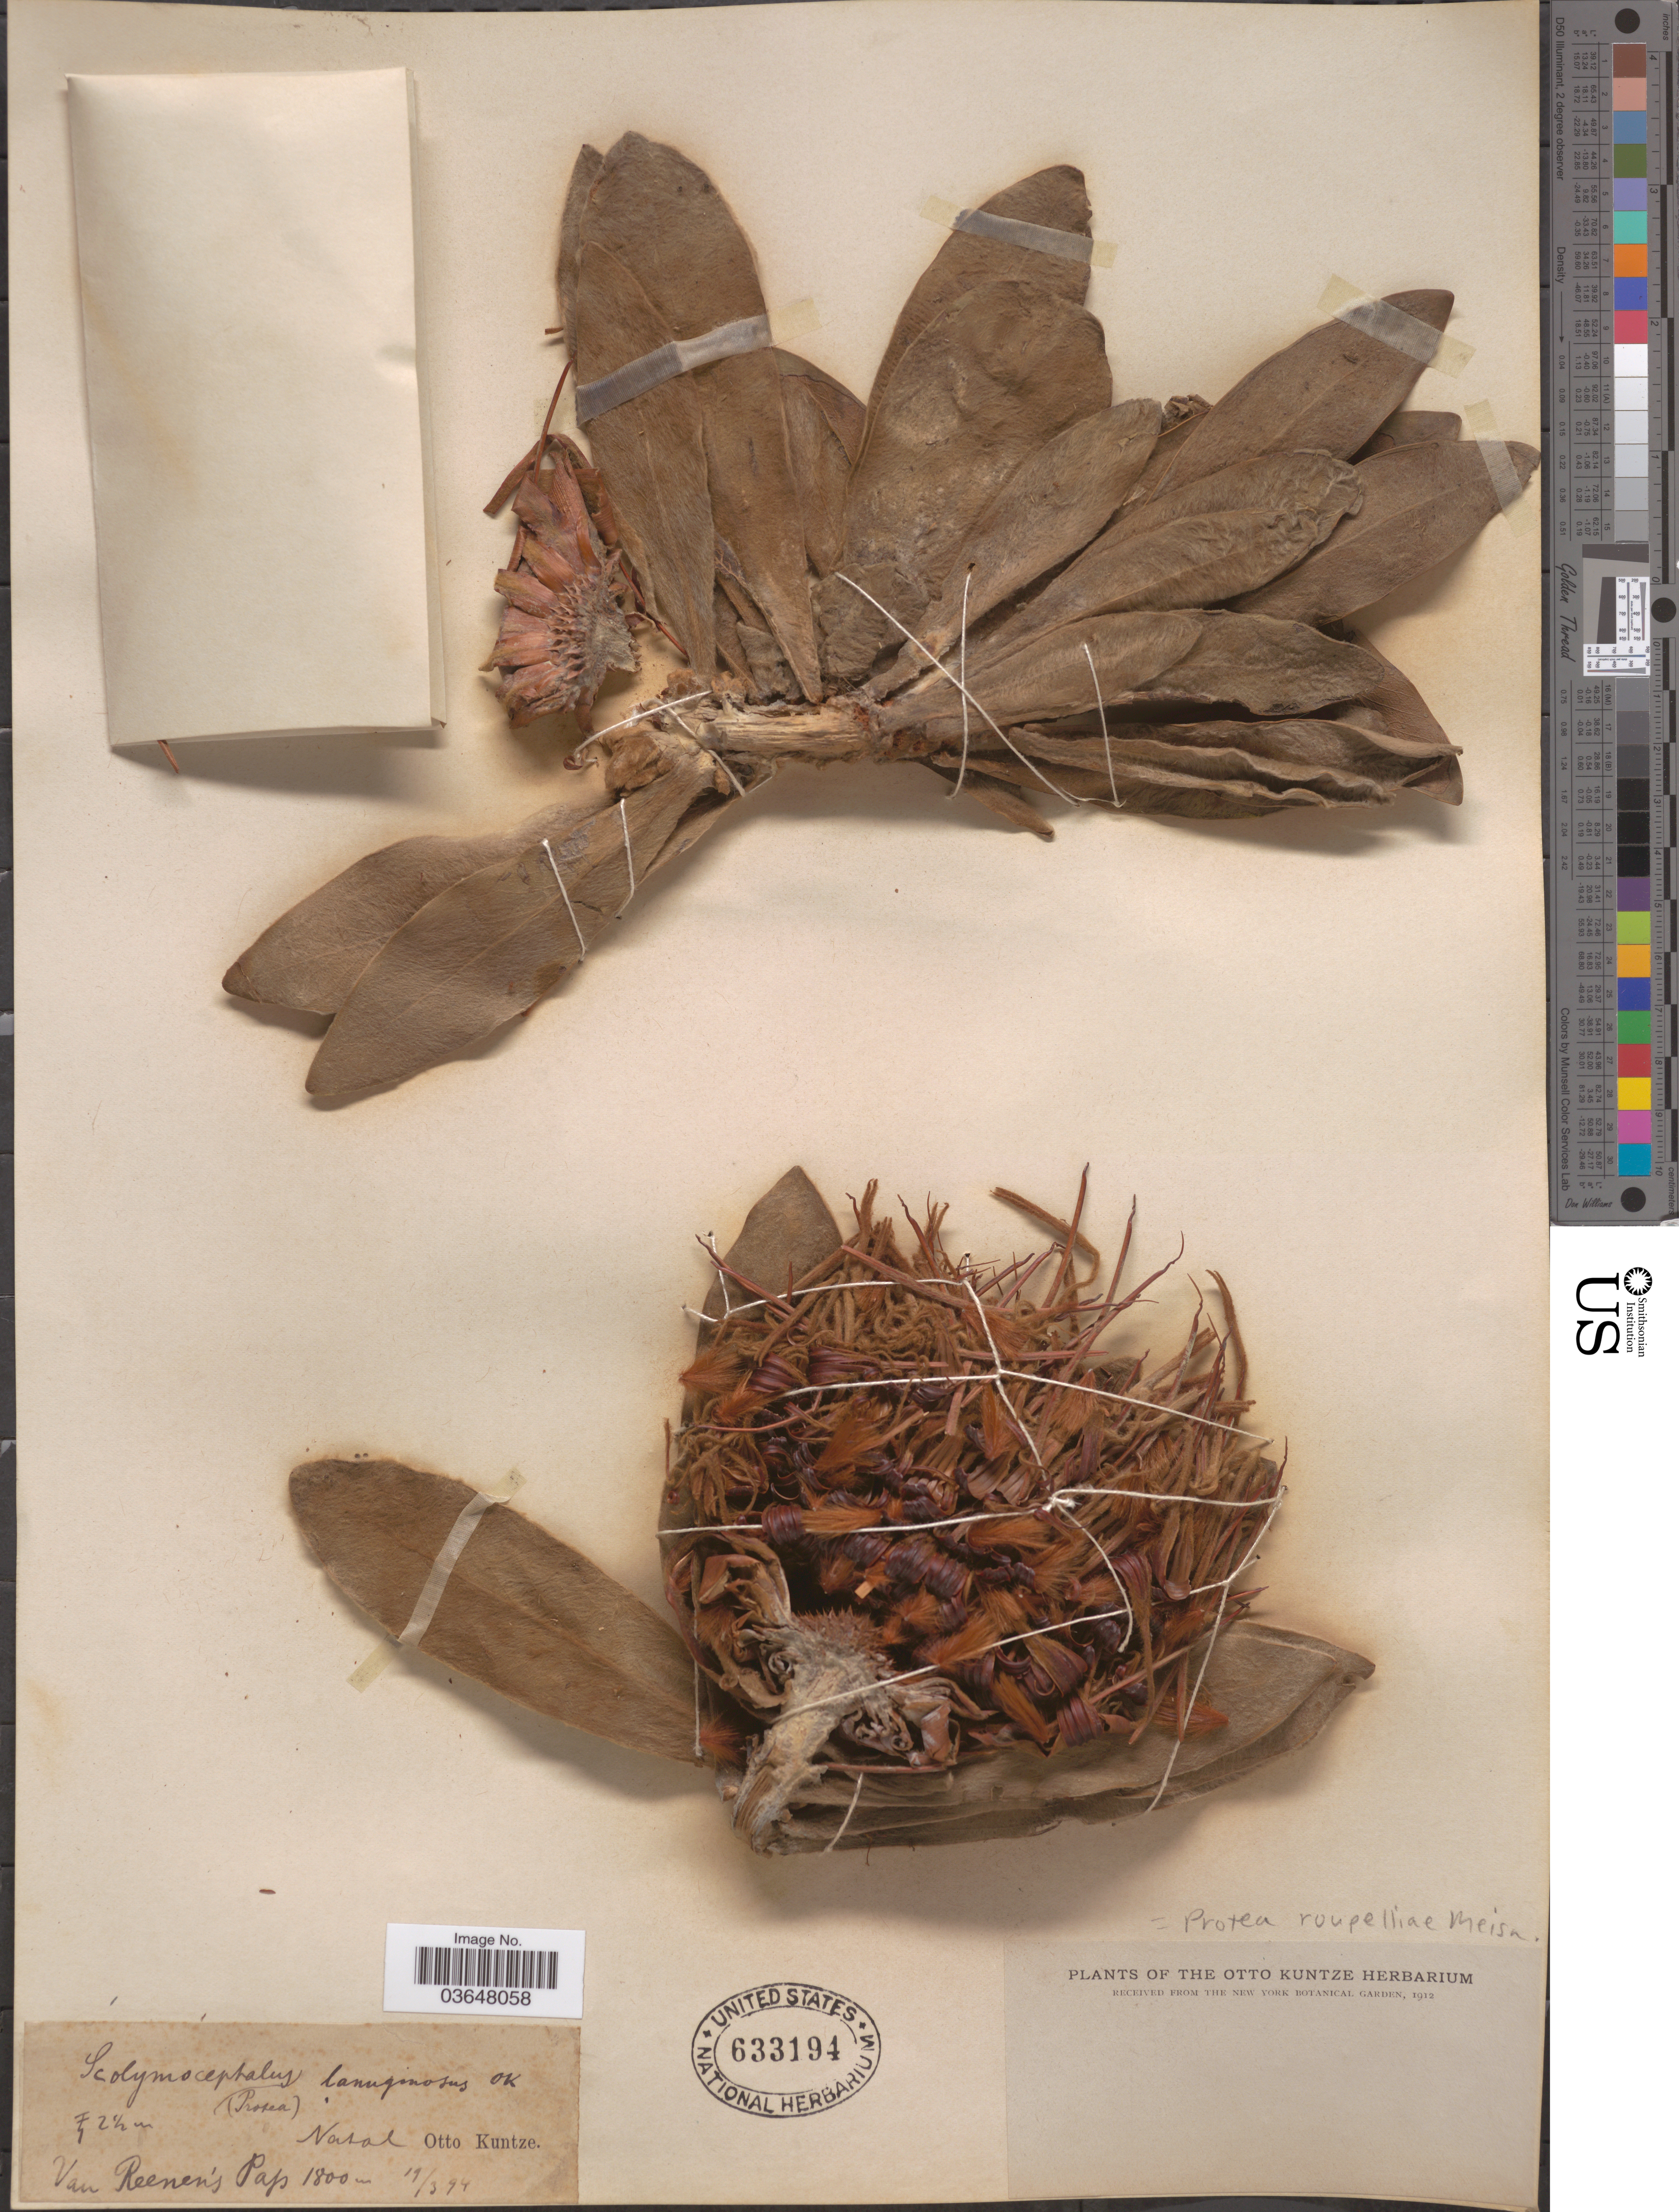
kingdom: Plantae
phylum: Tracheophyta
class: Magnoliopsida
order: Proteales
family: Proteaceae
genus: Protea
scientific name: Protea roupelliae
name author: Meisn.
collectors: C.E.O. Kuntze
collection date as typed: Transcribed d/m/y: 19/3/94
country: South Africa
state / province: KwaZulu-Natal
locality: Natal. Van Reenen's Pass.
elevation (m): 1800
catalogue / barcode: US 633194